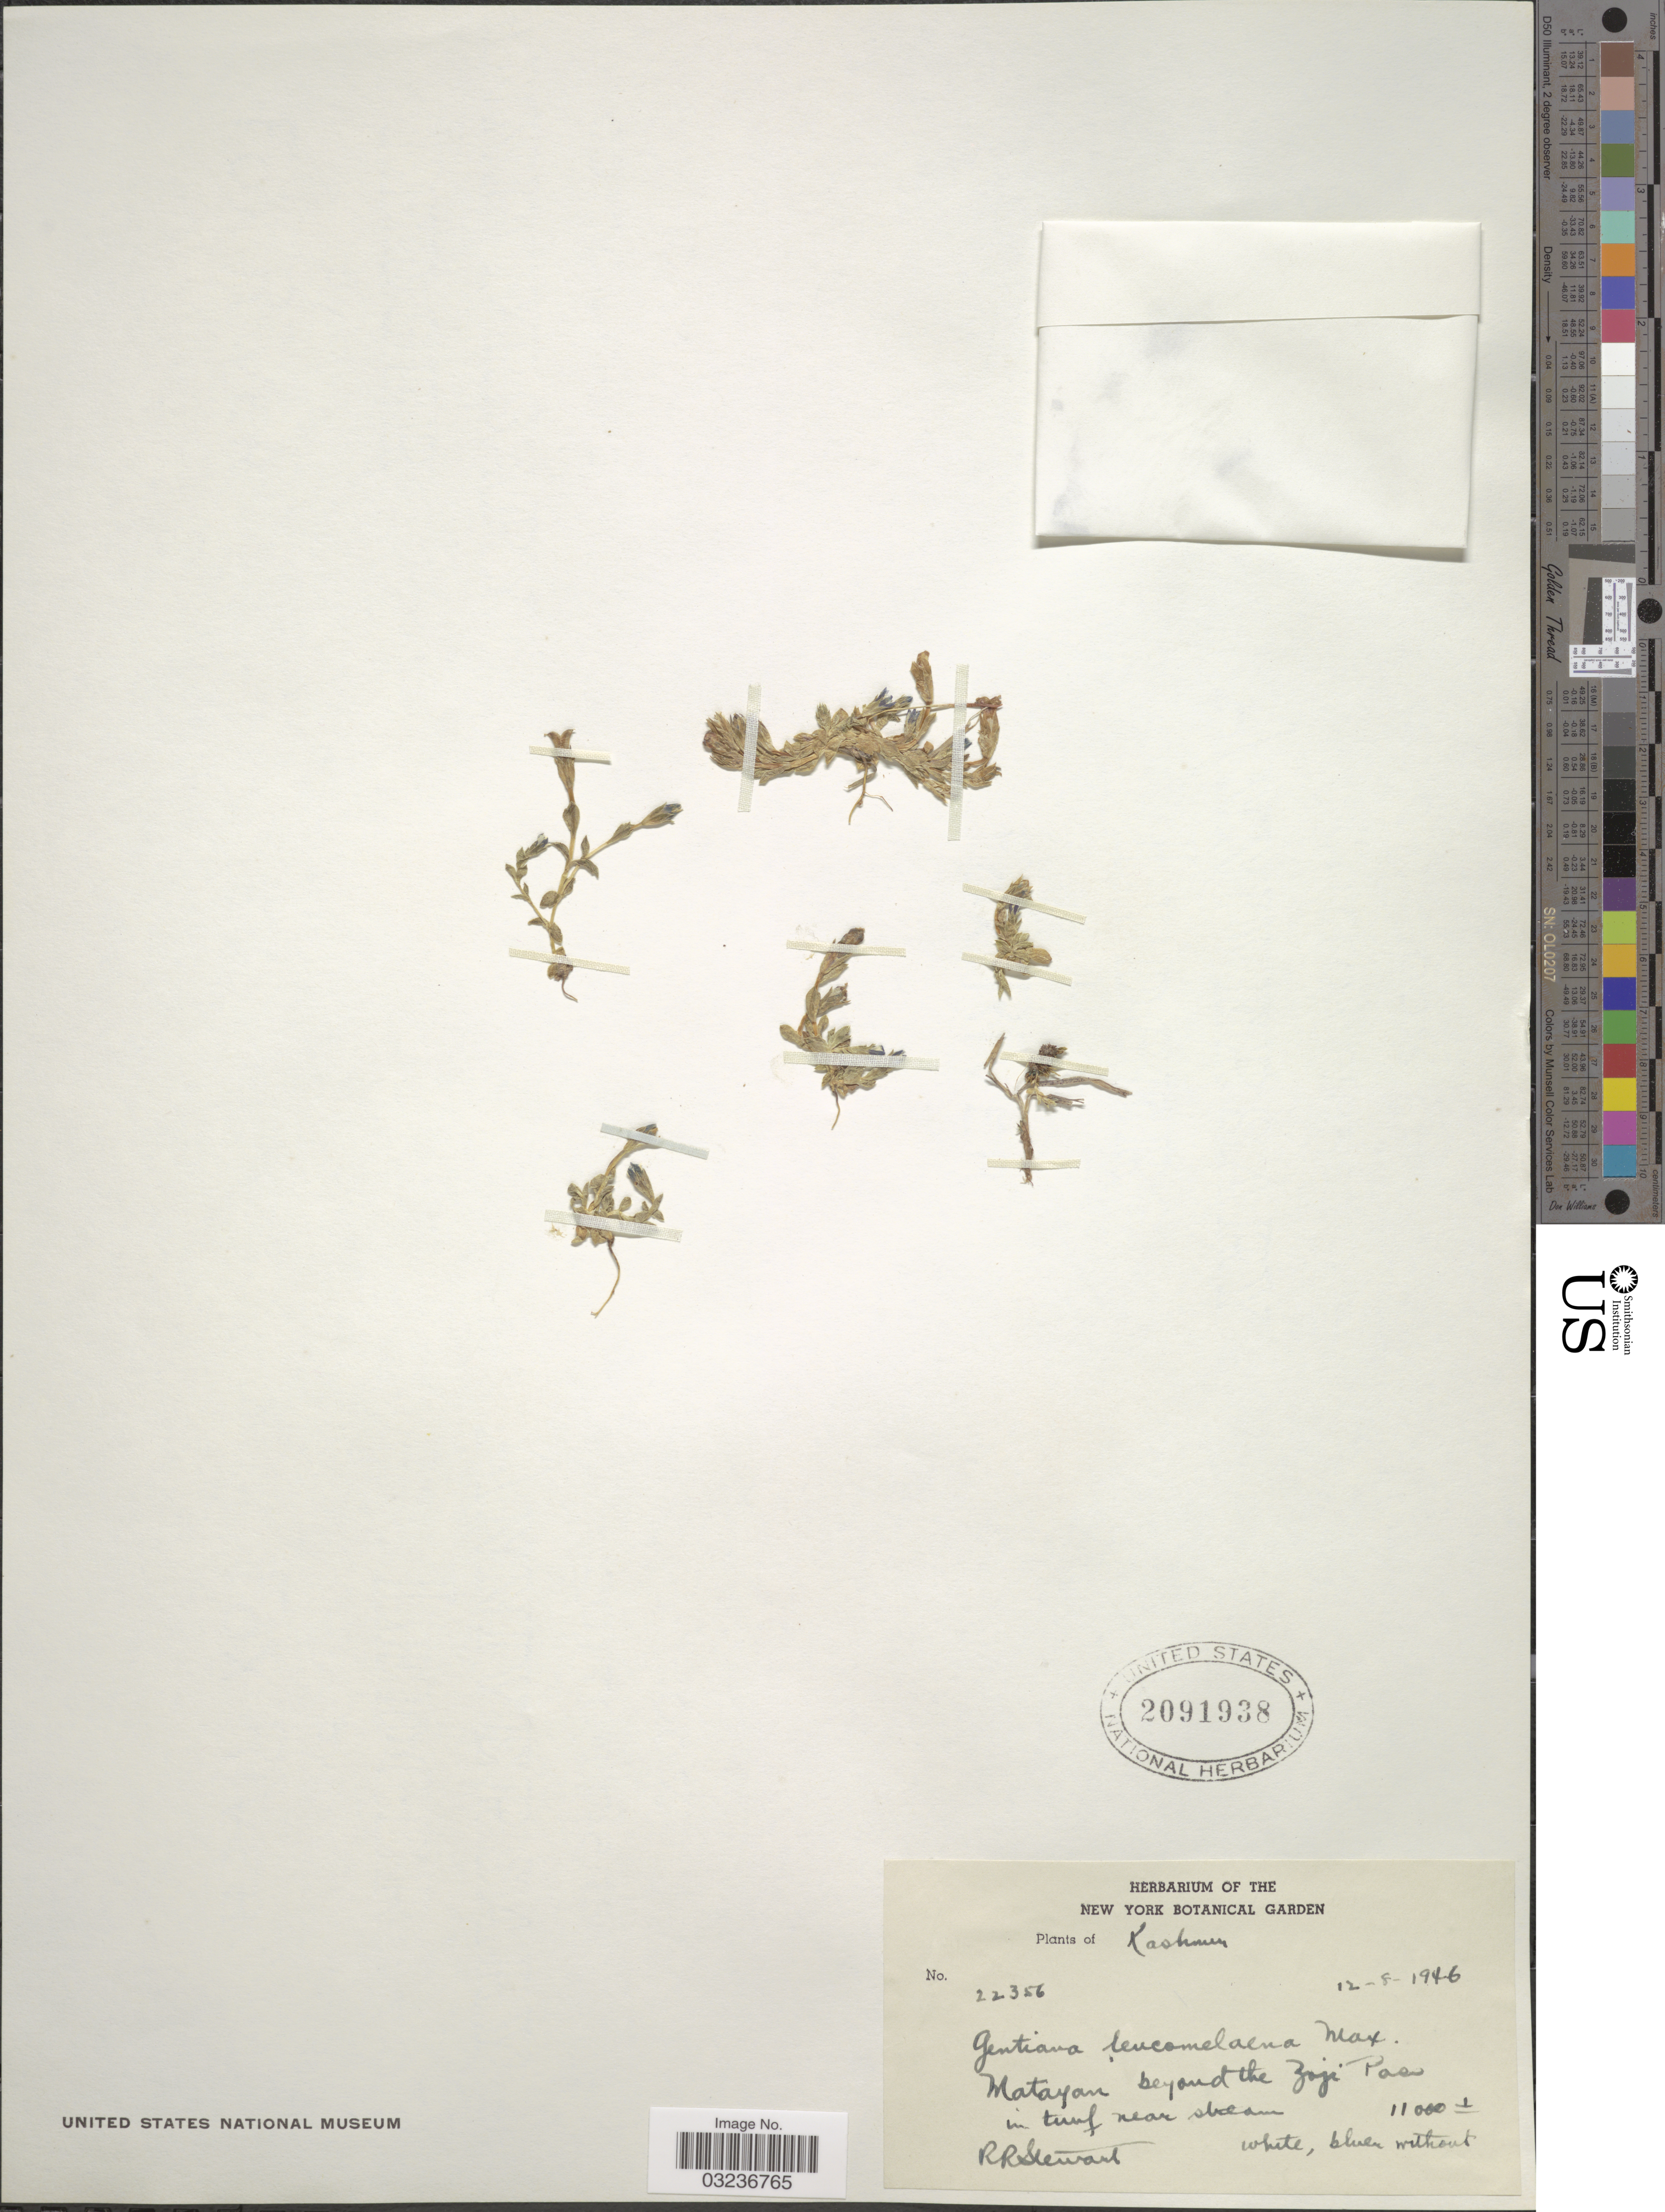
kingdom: Plantae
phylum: Tracheophyta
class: Magnoliopsida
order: Gentianales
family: Gentianaceae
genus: Gentiana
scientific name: Gentiana leucomelaena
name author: Maxim.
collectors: R. Stewart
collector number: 22356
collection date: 1946-08-12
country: India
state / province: Jammu and Kashmir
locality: Kashmir, Matayan beyond the Zoji Pass in turf near stream.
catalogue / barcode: US 2091938